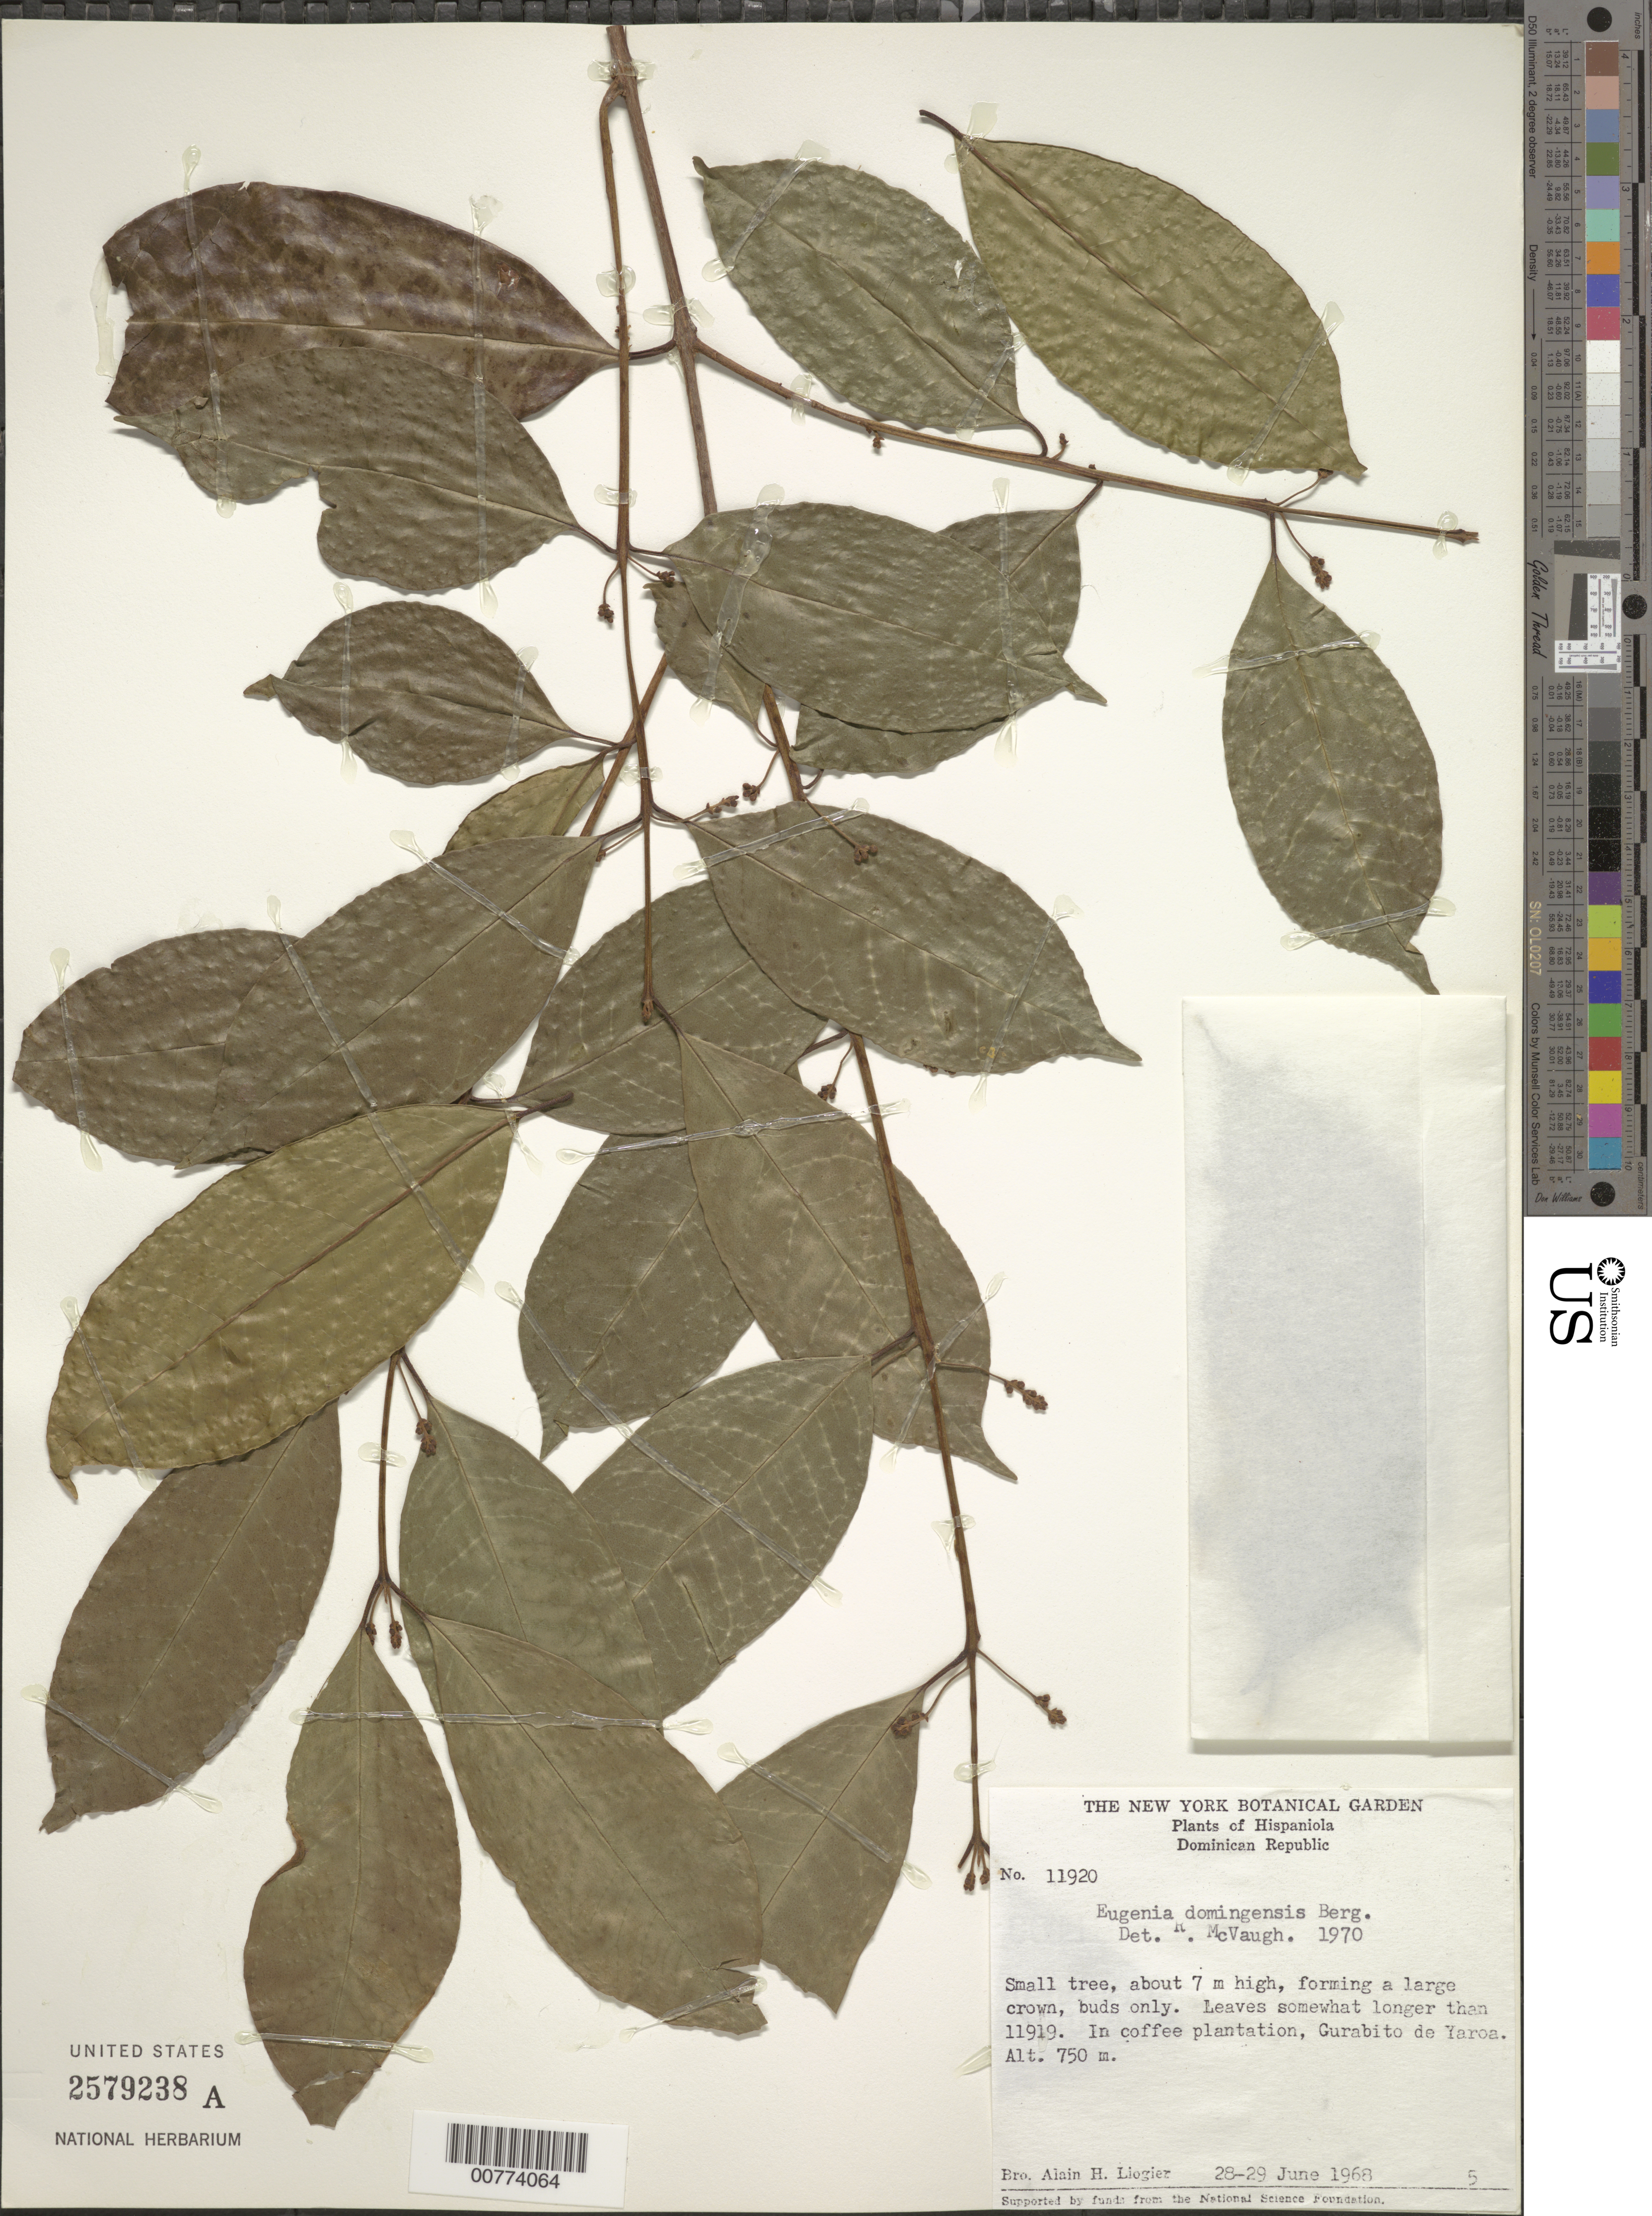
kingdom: Plantae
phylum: Tracheophyta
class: Magnoliopsida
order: Myrtales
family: Myrtaceae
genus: Eugenia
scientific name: Eugenia domingensis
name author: O. Berg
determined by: McVaugh, R.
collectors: A. H. Liogier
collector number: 11920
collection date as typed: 28 Jun 1968 to 29 Jun 1968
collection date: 1968-06-28/1968-06-29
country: Dominican Republic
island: Hispaniola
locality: Gurabito de Yaroa.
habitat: In coffee plantation.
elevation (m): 750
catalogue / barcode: US 2579238A